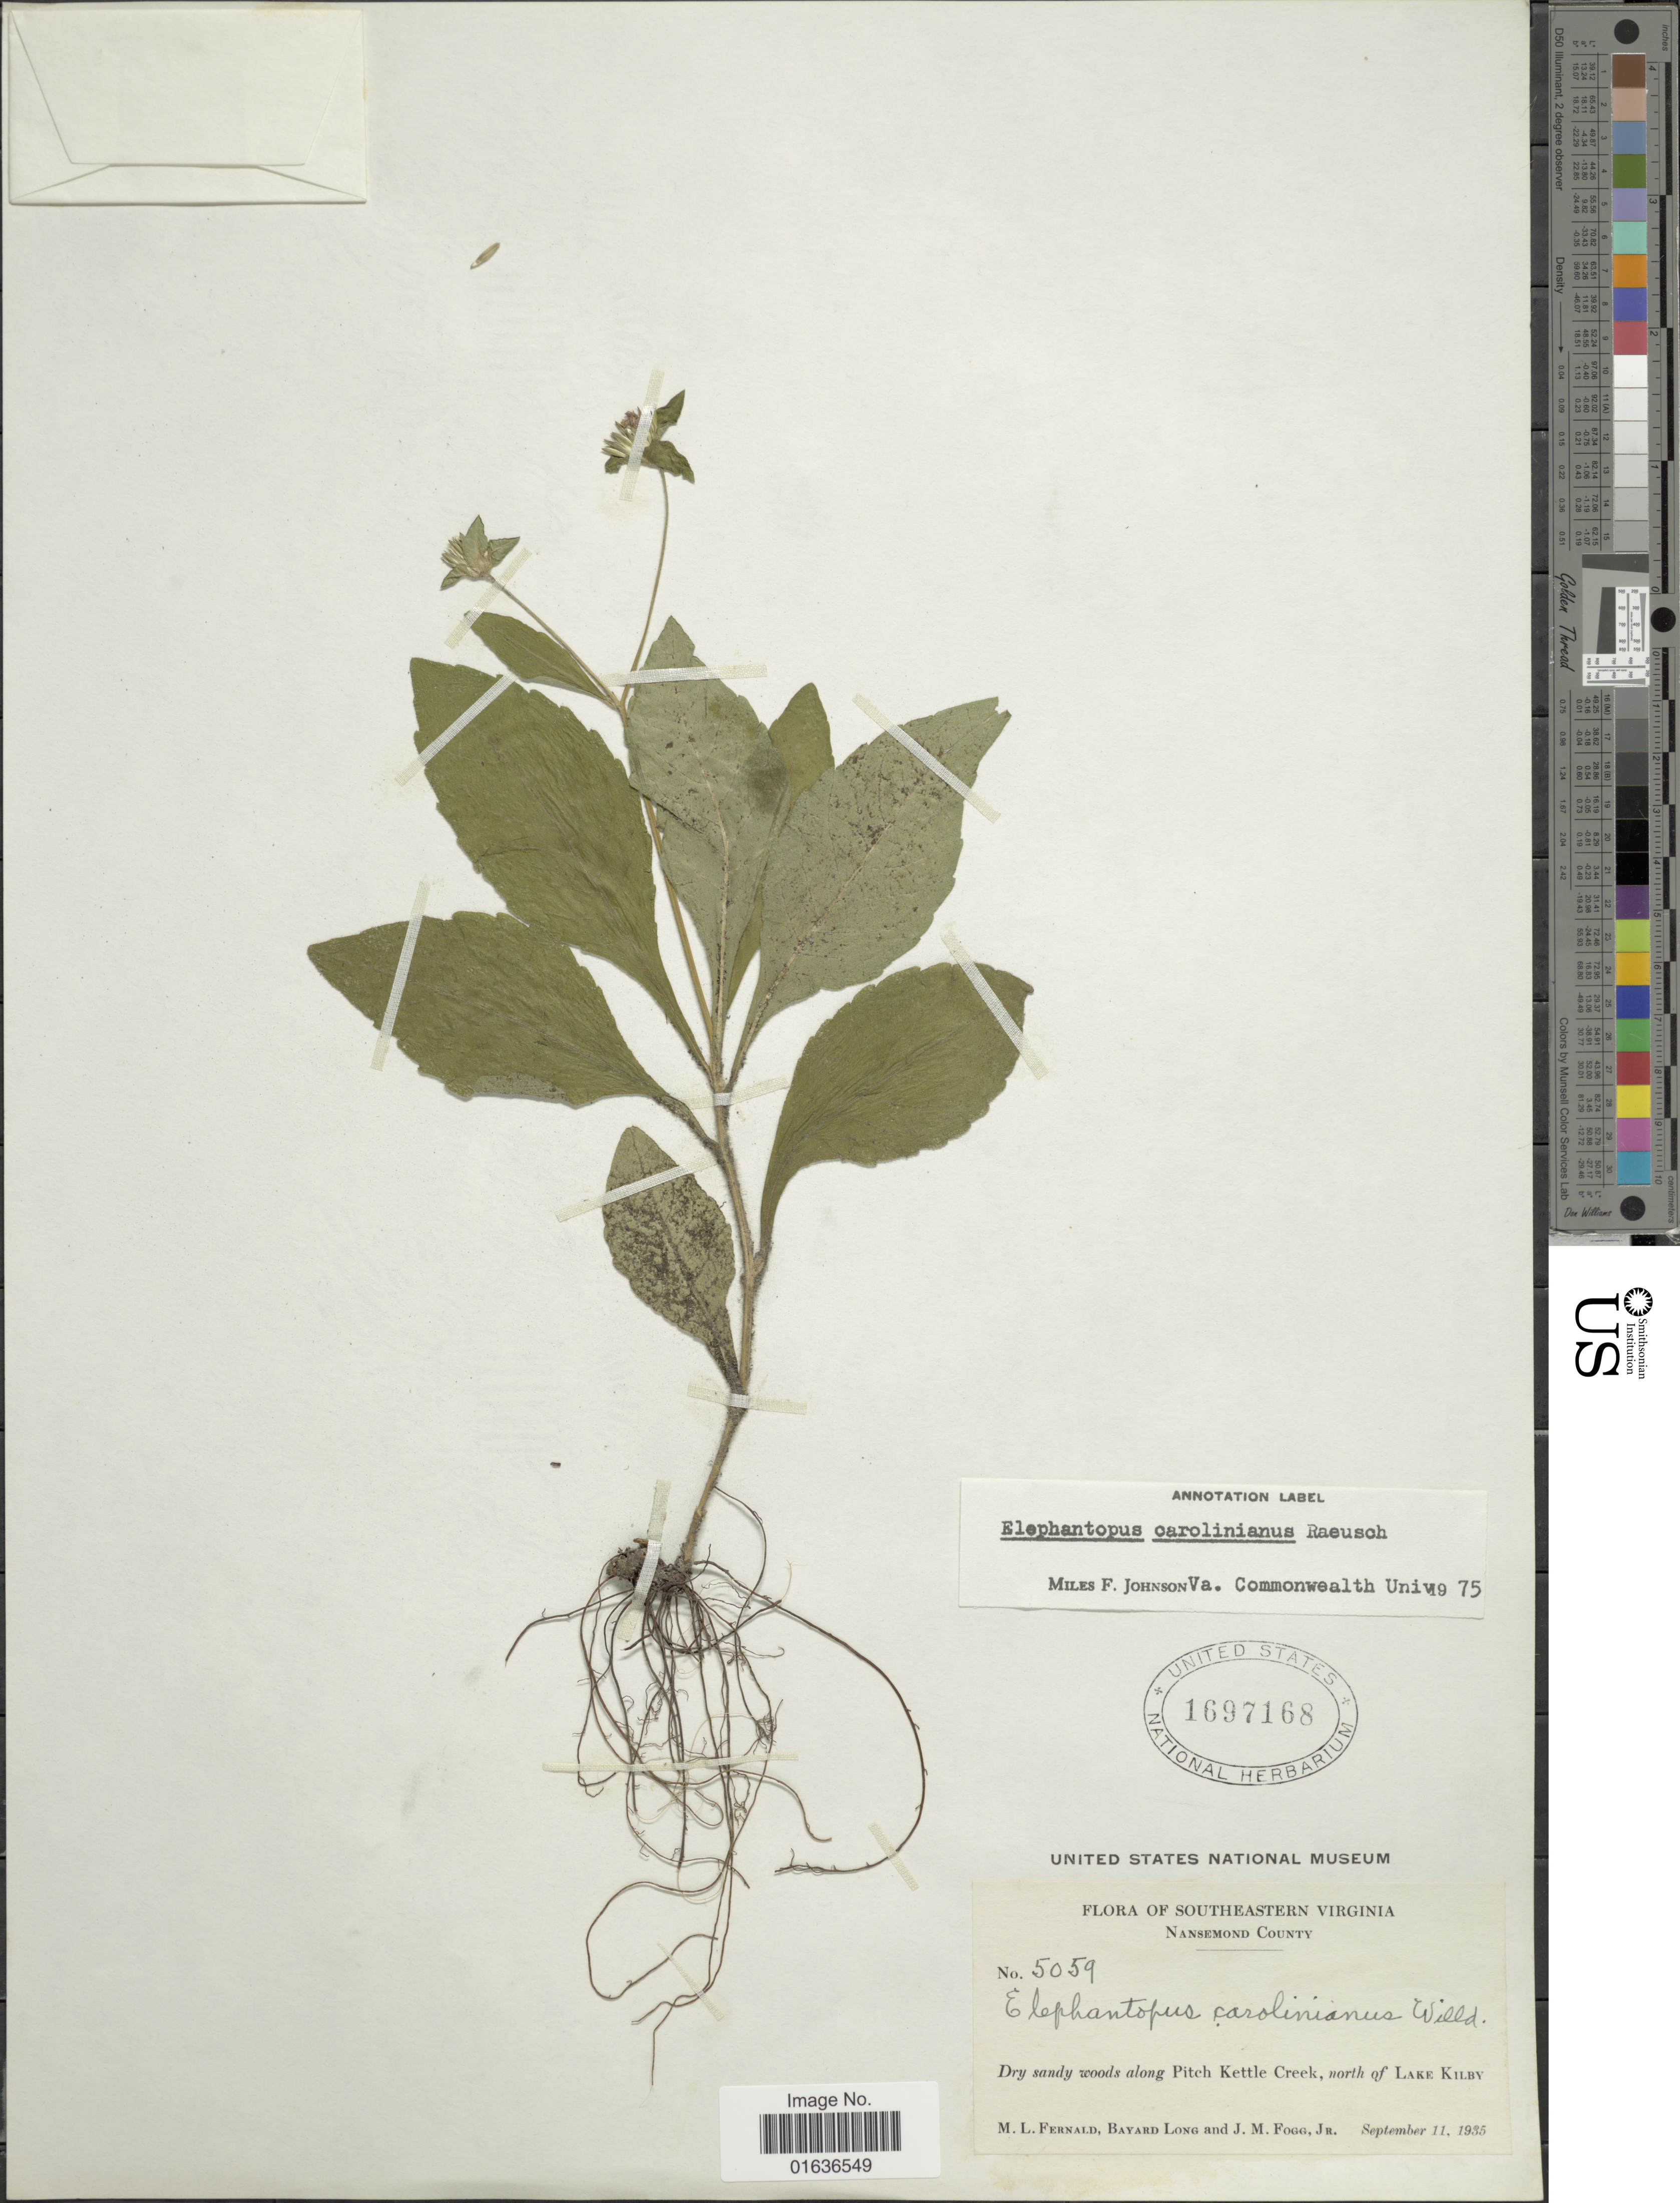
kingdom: Plantae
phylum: Tracheophyta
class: Magnoliopsida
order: Asterales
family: Asteraceae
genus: Elephantopus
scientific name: Elephantopus carolinianus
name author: Raeusch.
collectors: M. L. Fernald, B. Long & J. Fogg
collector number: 5059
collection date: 1935-09-11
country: United States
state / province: Virginia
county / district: City of Suffolk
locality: Southeastern Virginia, Nansemond County, Dry sandy woods along Pitch Kettle Creek, north of Lake Kilby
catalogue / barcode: US 1697168